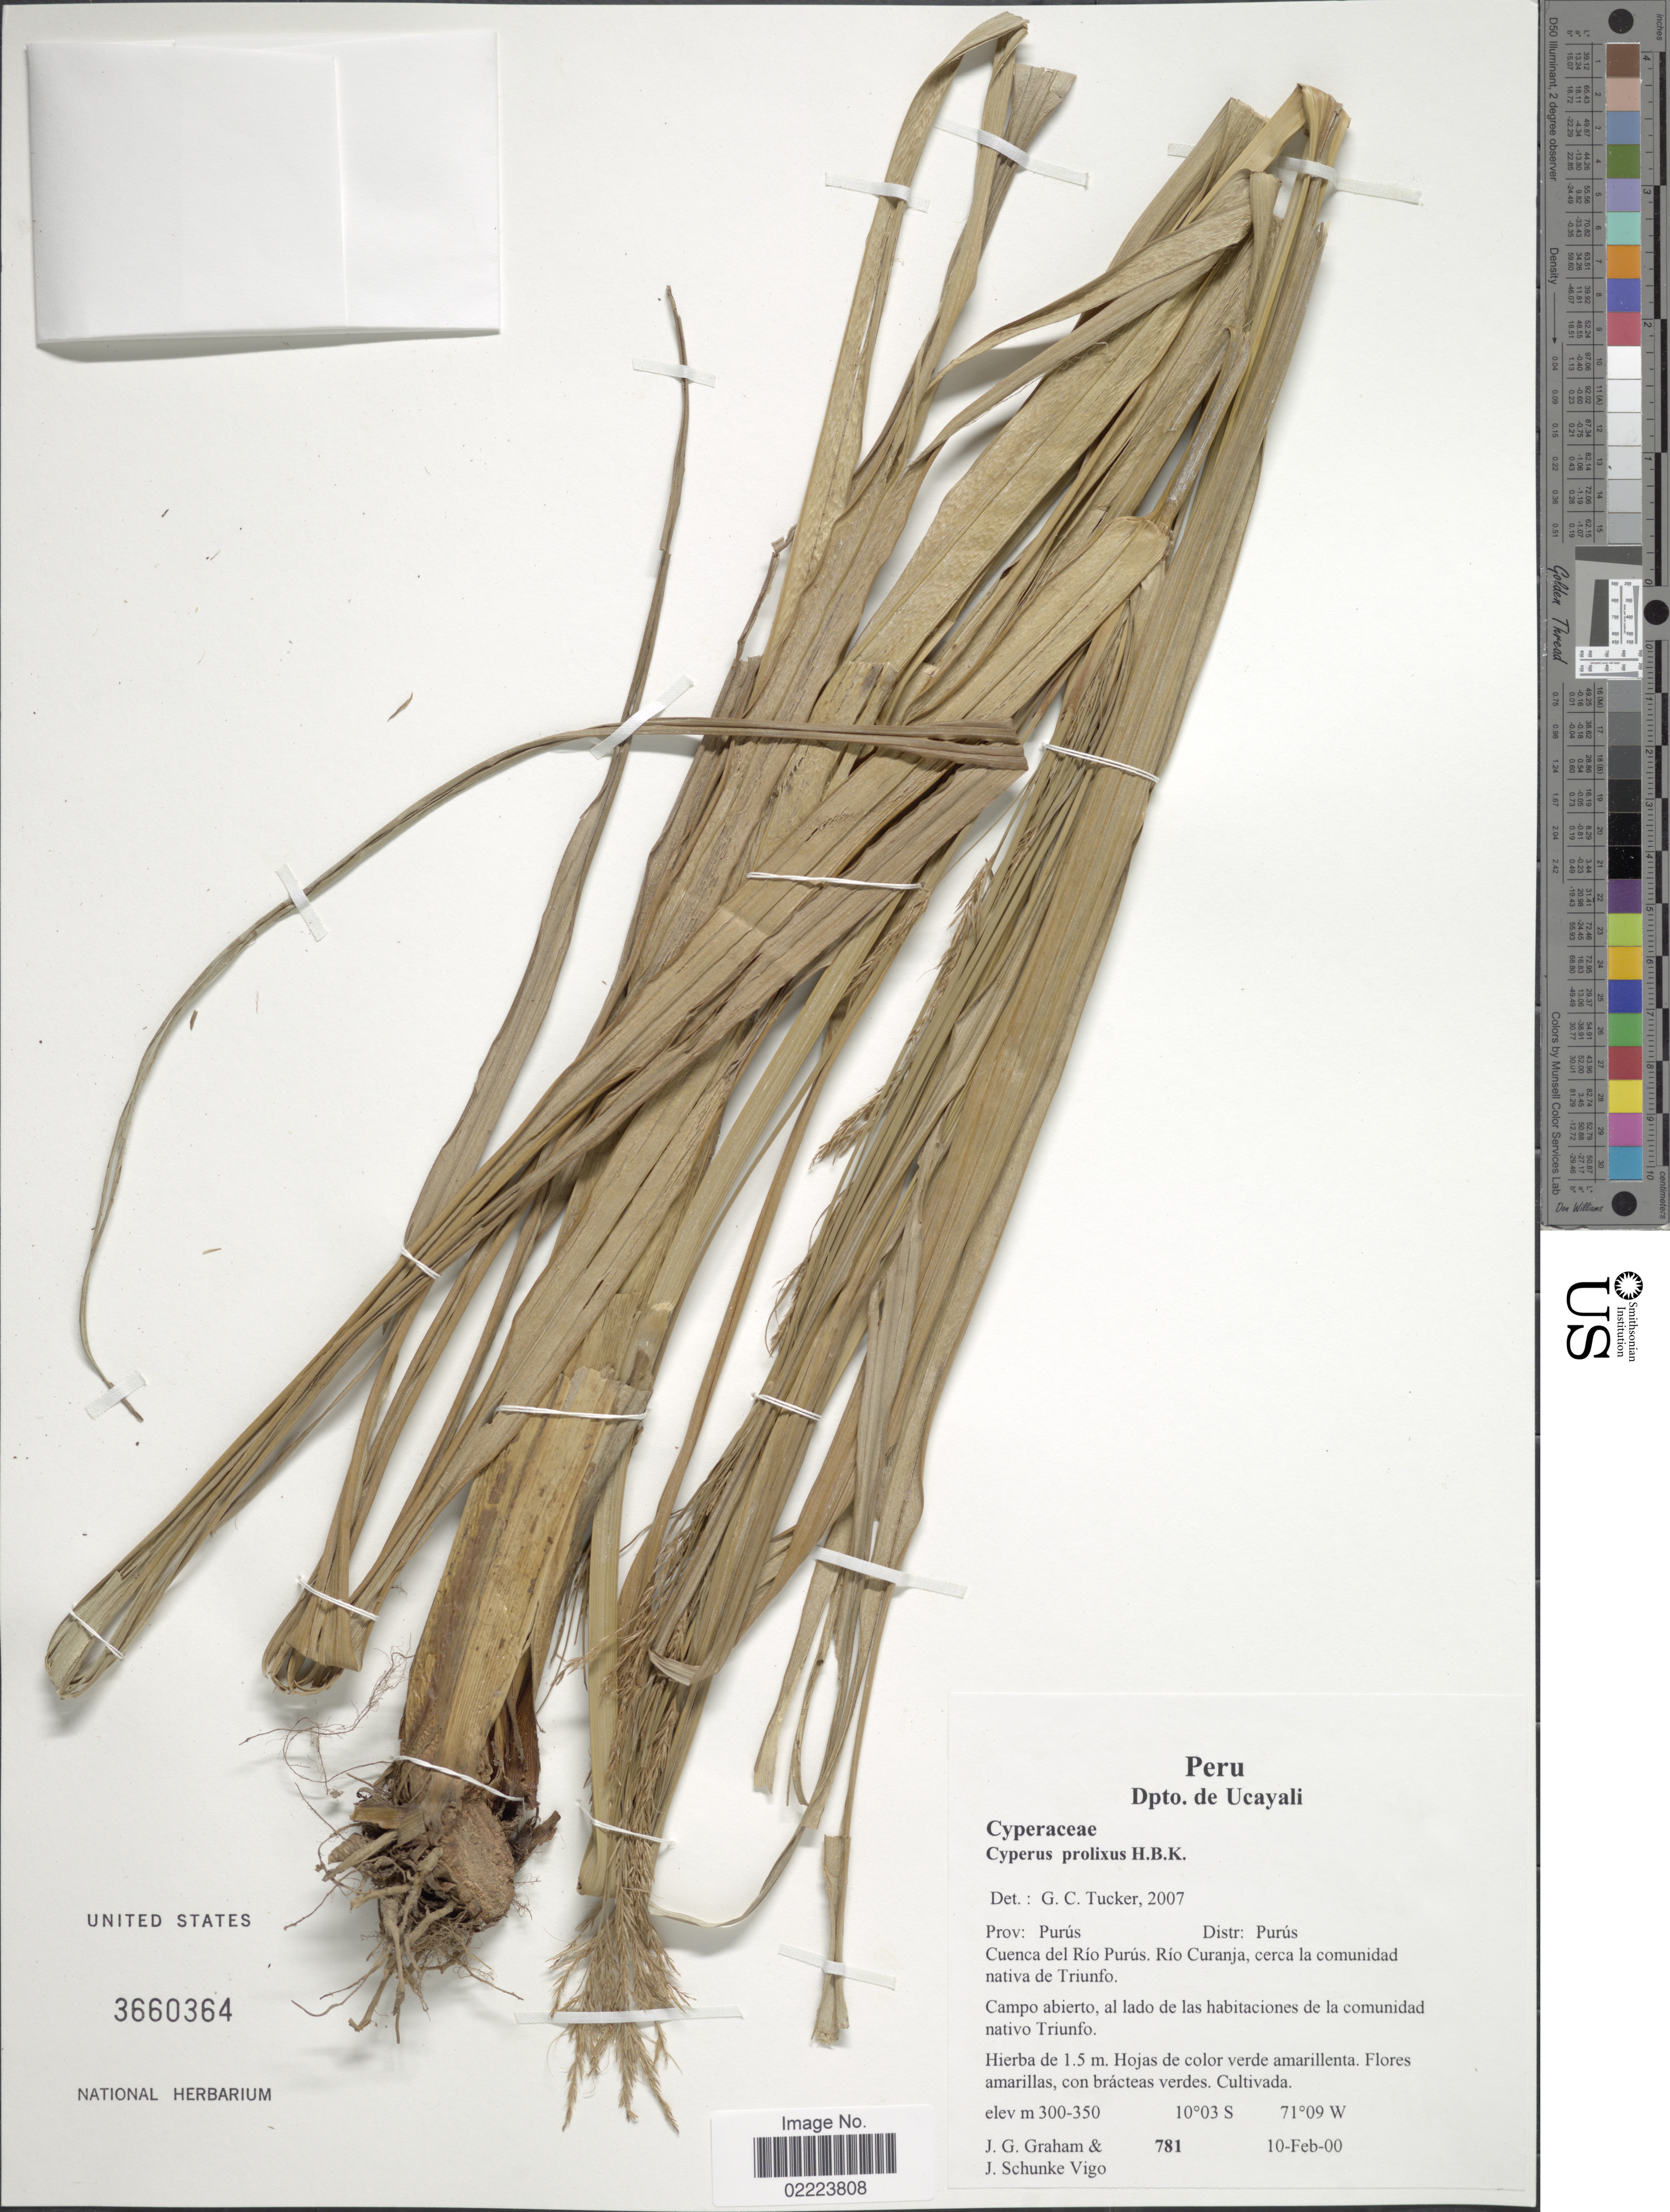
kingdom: Plantae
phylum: Tracheophyta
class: Liliopsida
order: Poales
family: Cyperaceae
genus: Cyperus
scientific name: Cyperus prolixus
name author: Kunth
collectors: J. Graham & J. Schunke Vigo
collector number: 781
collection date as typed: Transcribed d/m/y: 10/2/0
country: Peru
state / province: Ucayali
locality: Prov. Purus, Distr: Purus, Cuenca del Rio Purus, Rio Curanja, cerca la comunidad nativa de Triunfo, Campo abierto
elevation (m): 300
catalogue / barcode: US 3660364